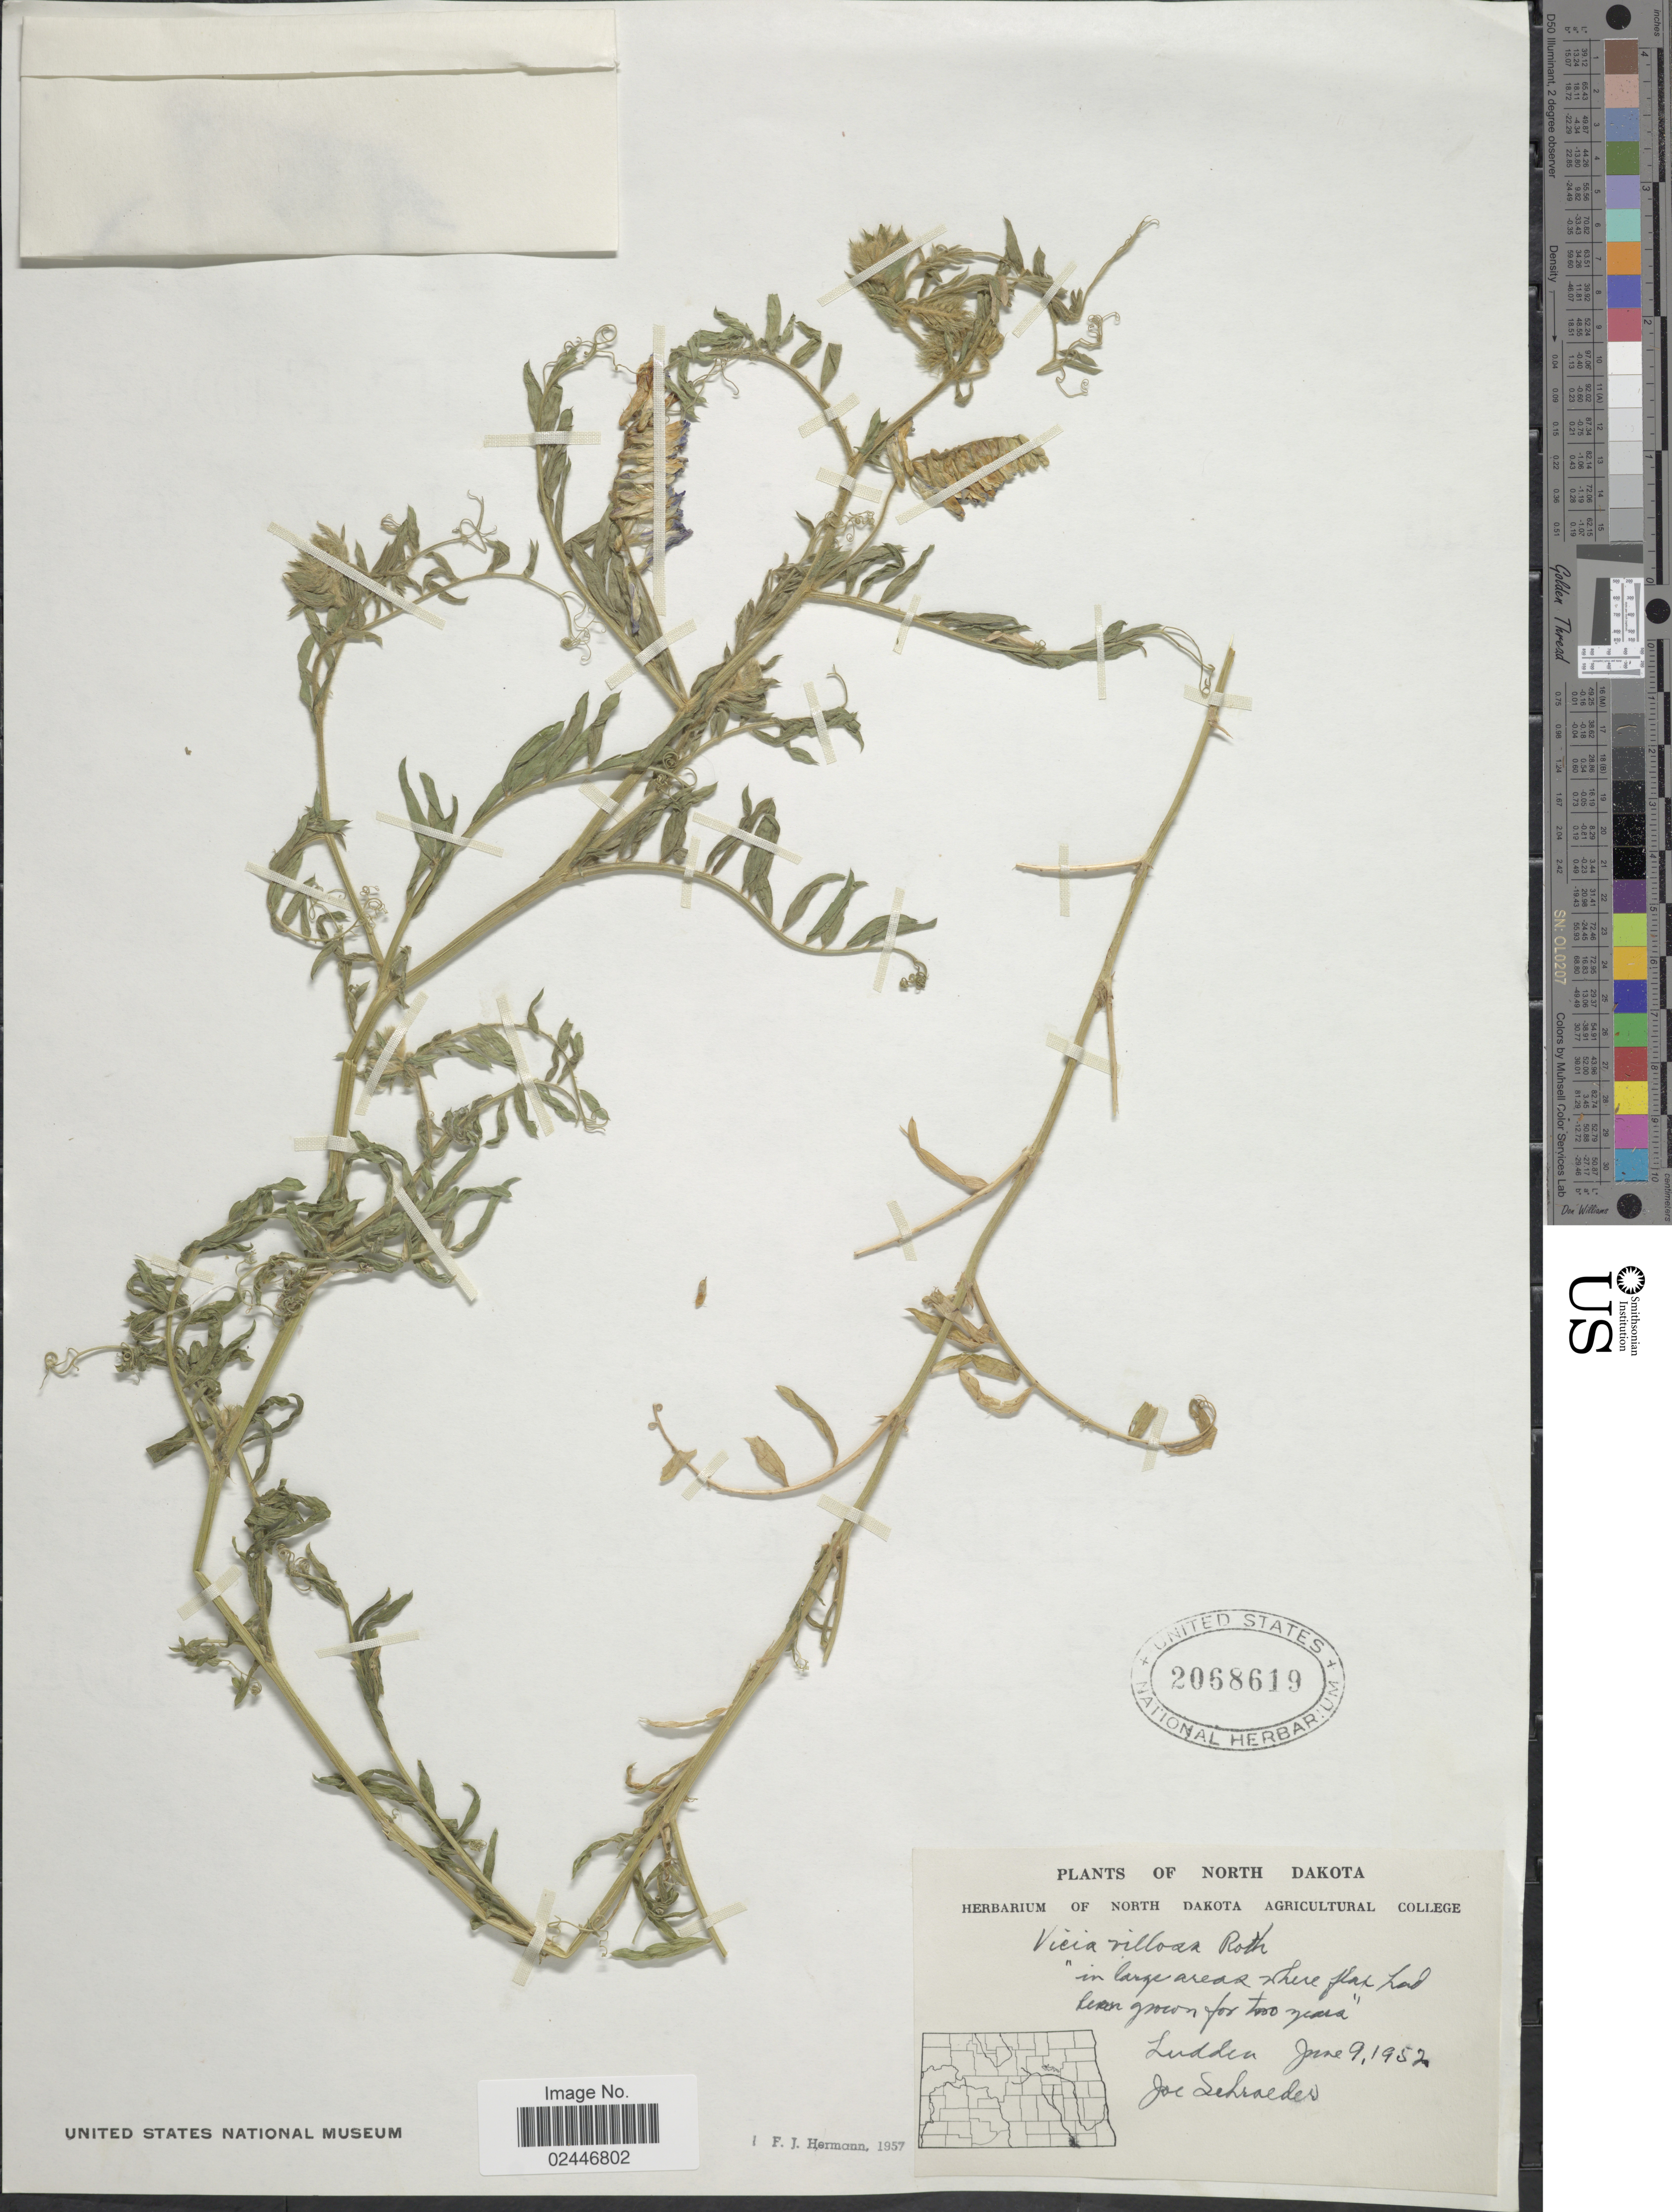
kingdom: Plantae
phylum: Tracheophyta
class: Magnoliopsida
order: Fabales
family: Fabaceae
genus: Vicia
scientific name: Vicia villosa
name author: Roth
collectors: J. Schraeder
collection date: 1952-06-09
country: United States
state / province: North Dakota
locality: Ludden.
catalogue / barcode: US 2068619